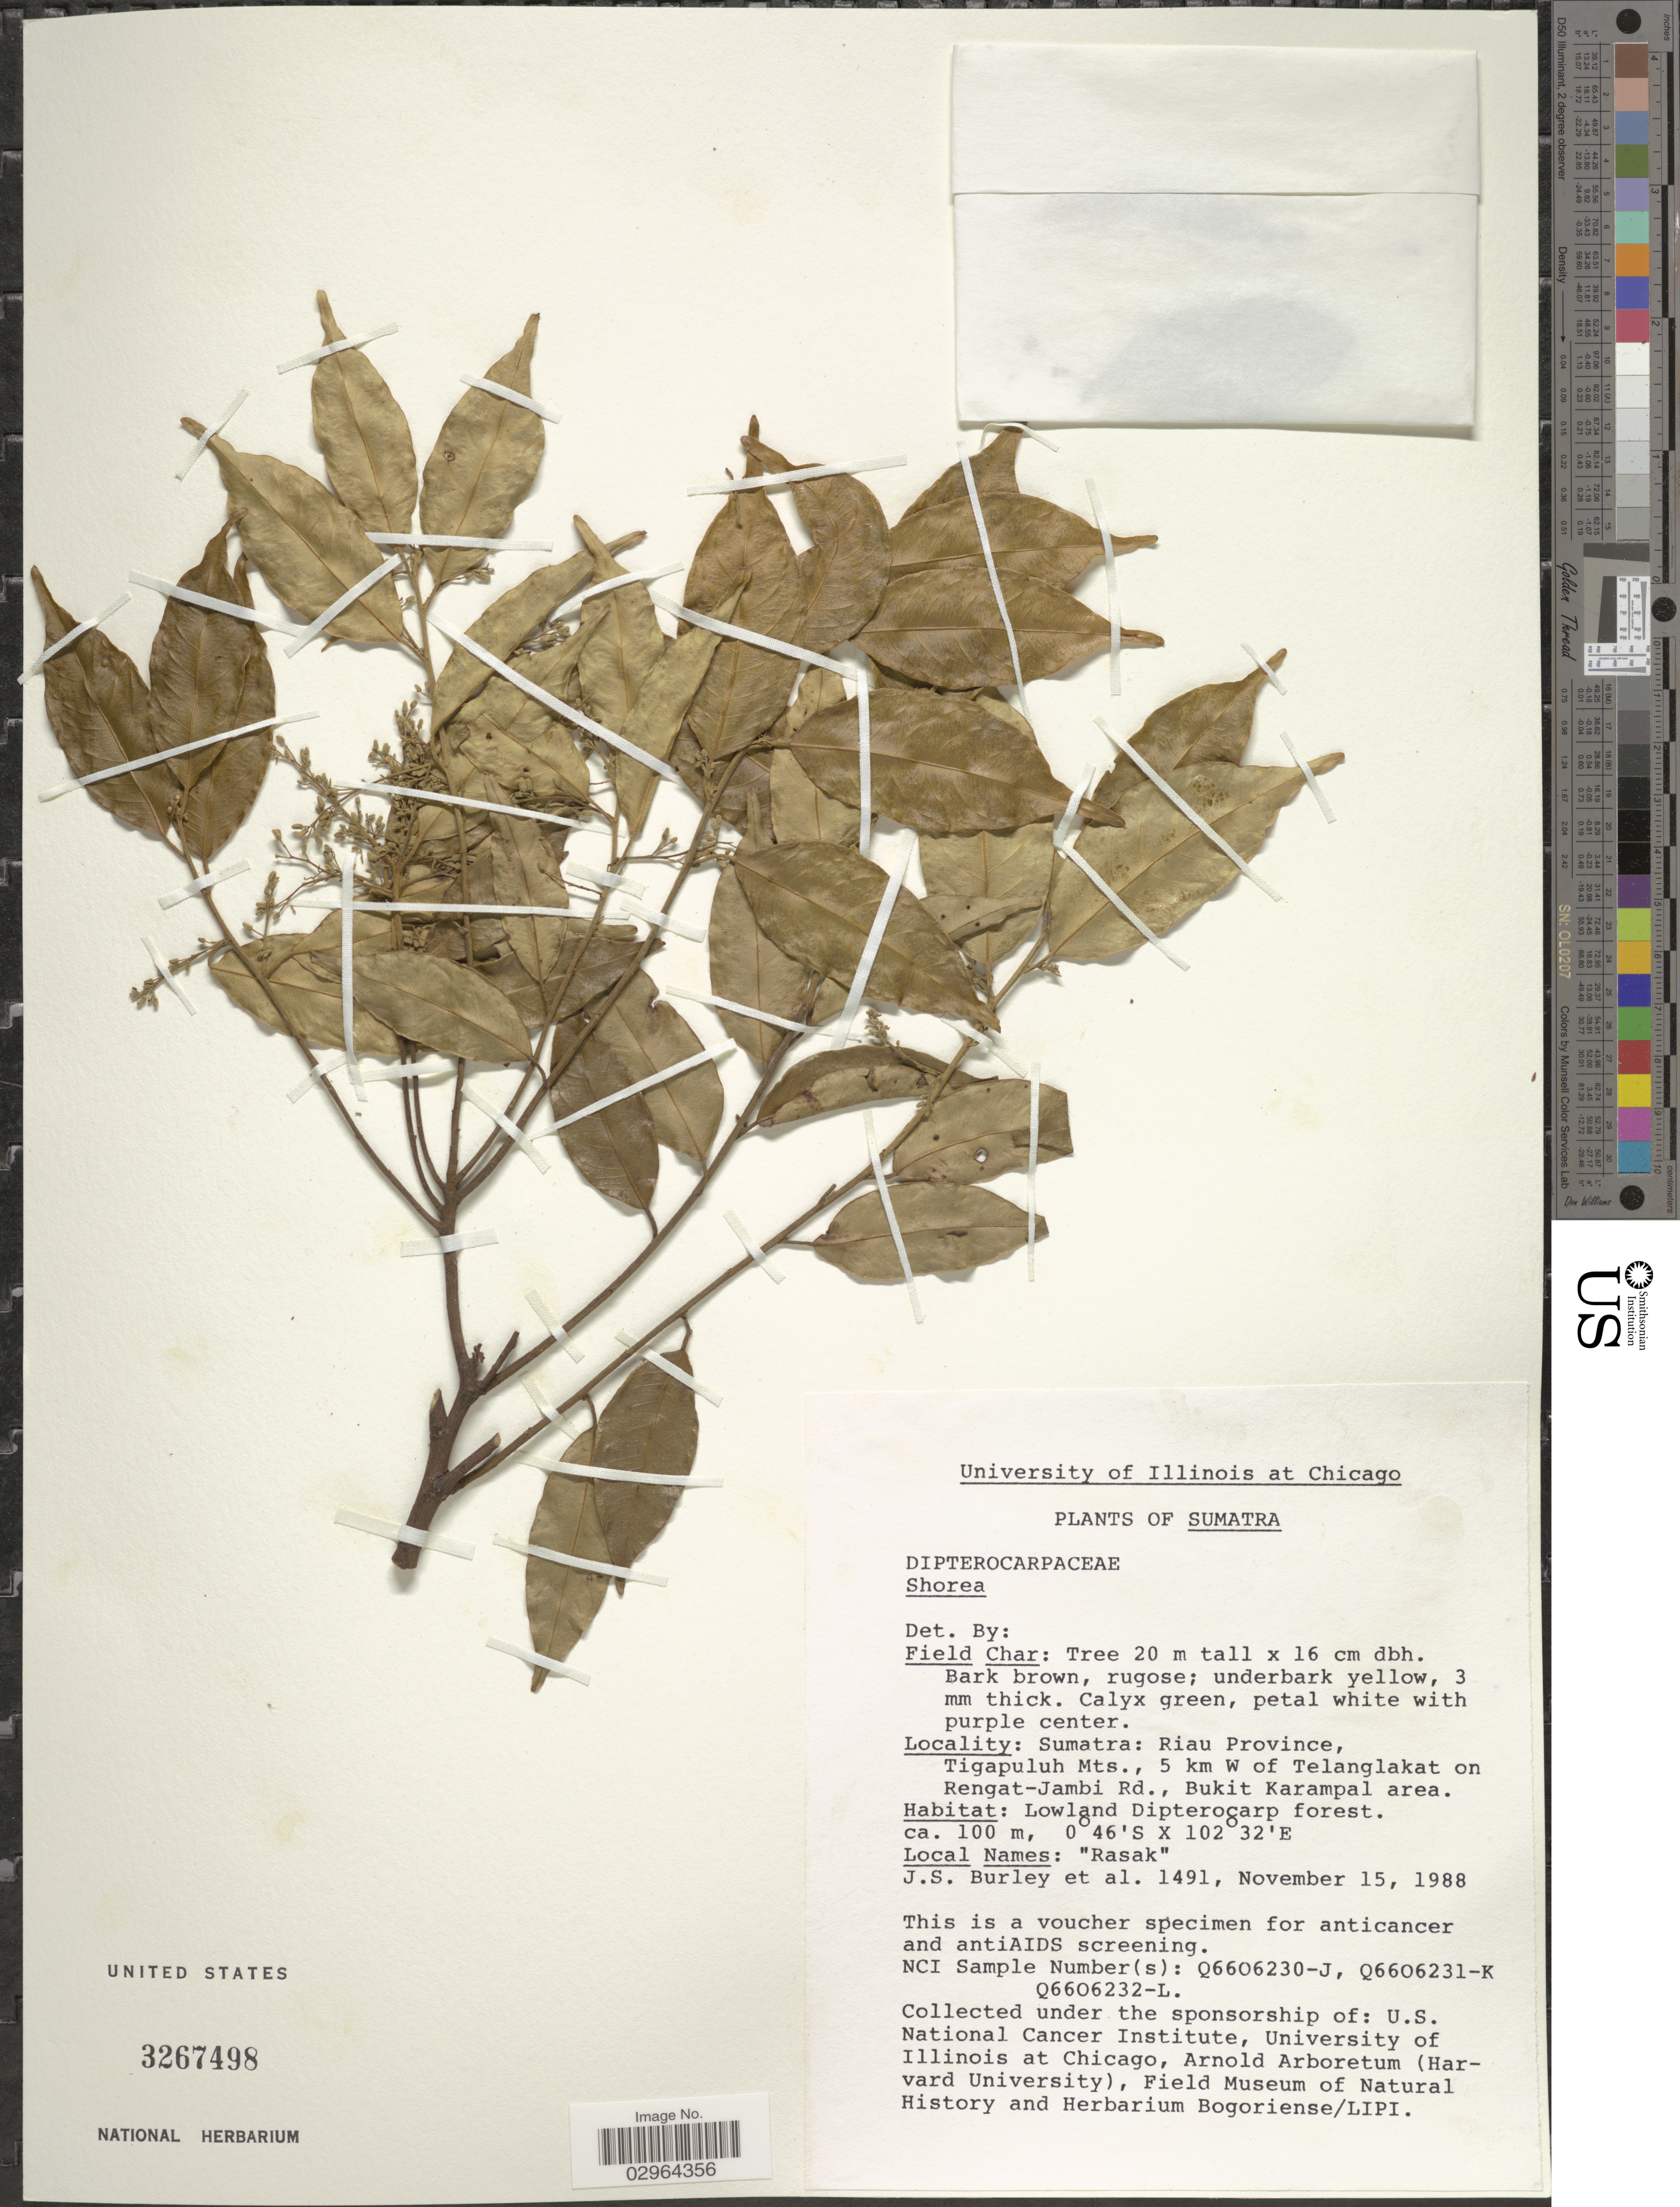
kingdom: Plantae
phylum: Tracheophyta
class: Magnoliopsida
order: Malvales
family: Dipterocarpaceae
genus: Vatica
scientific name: Vatica sp.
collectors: J. S. Burley & et al.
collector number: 1491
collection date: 1988-11-15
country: Indonesia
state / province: Sumatra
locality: Riau Province, Tigapuluh Mts., 5 km W of Telanglakat on Rengat-Jambi Rd., Bukit Karampal area.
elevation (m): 100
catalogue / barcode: US 3267498